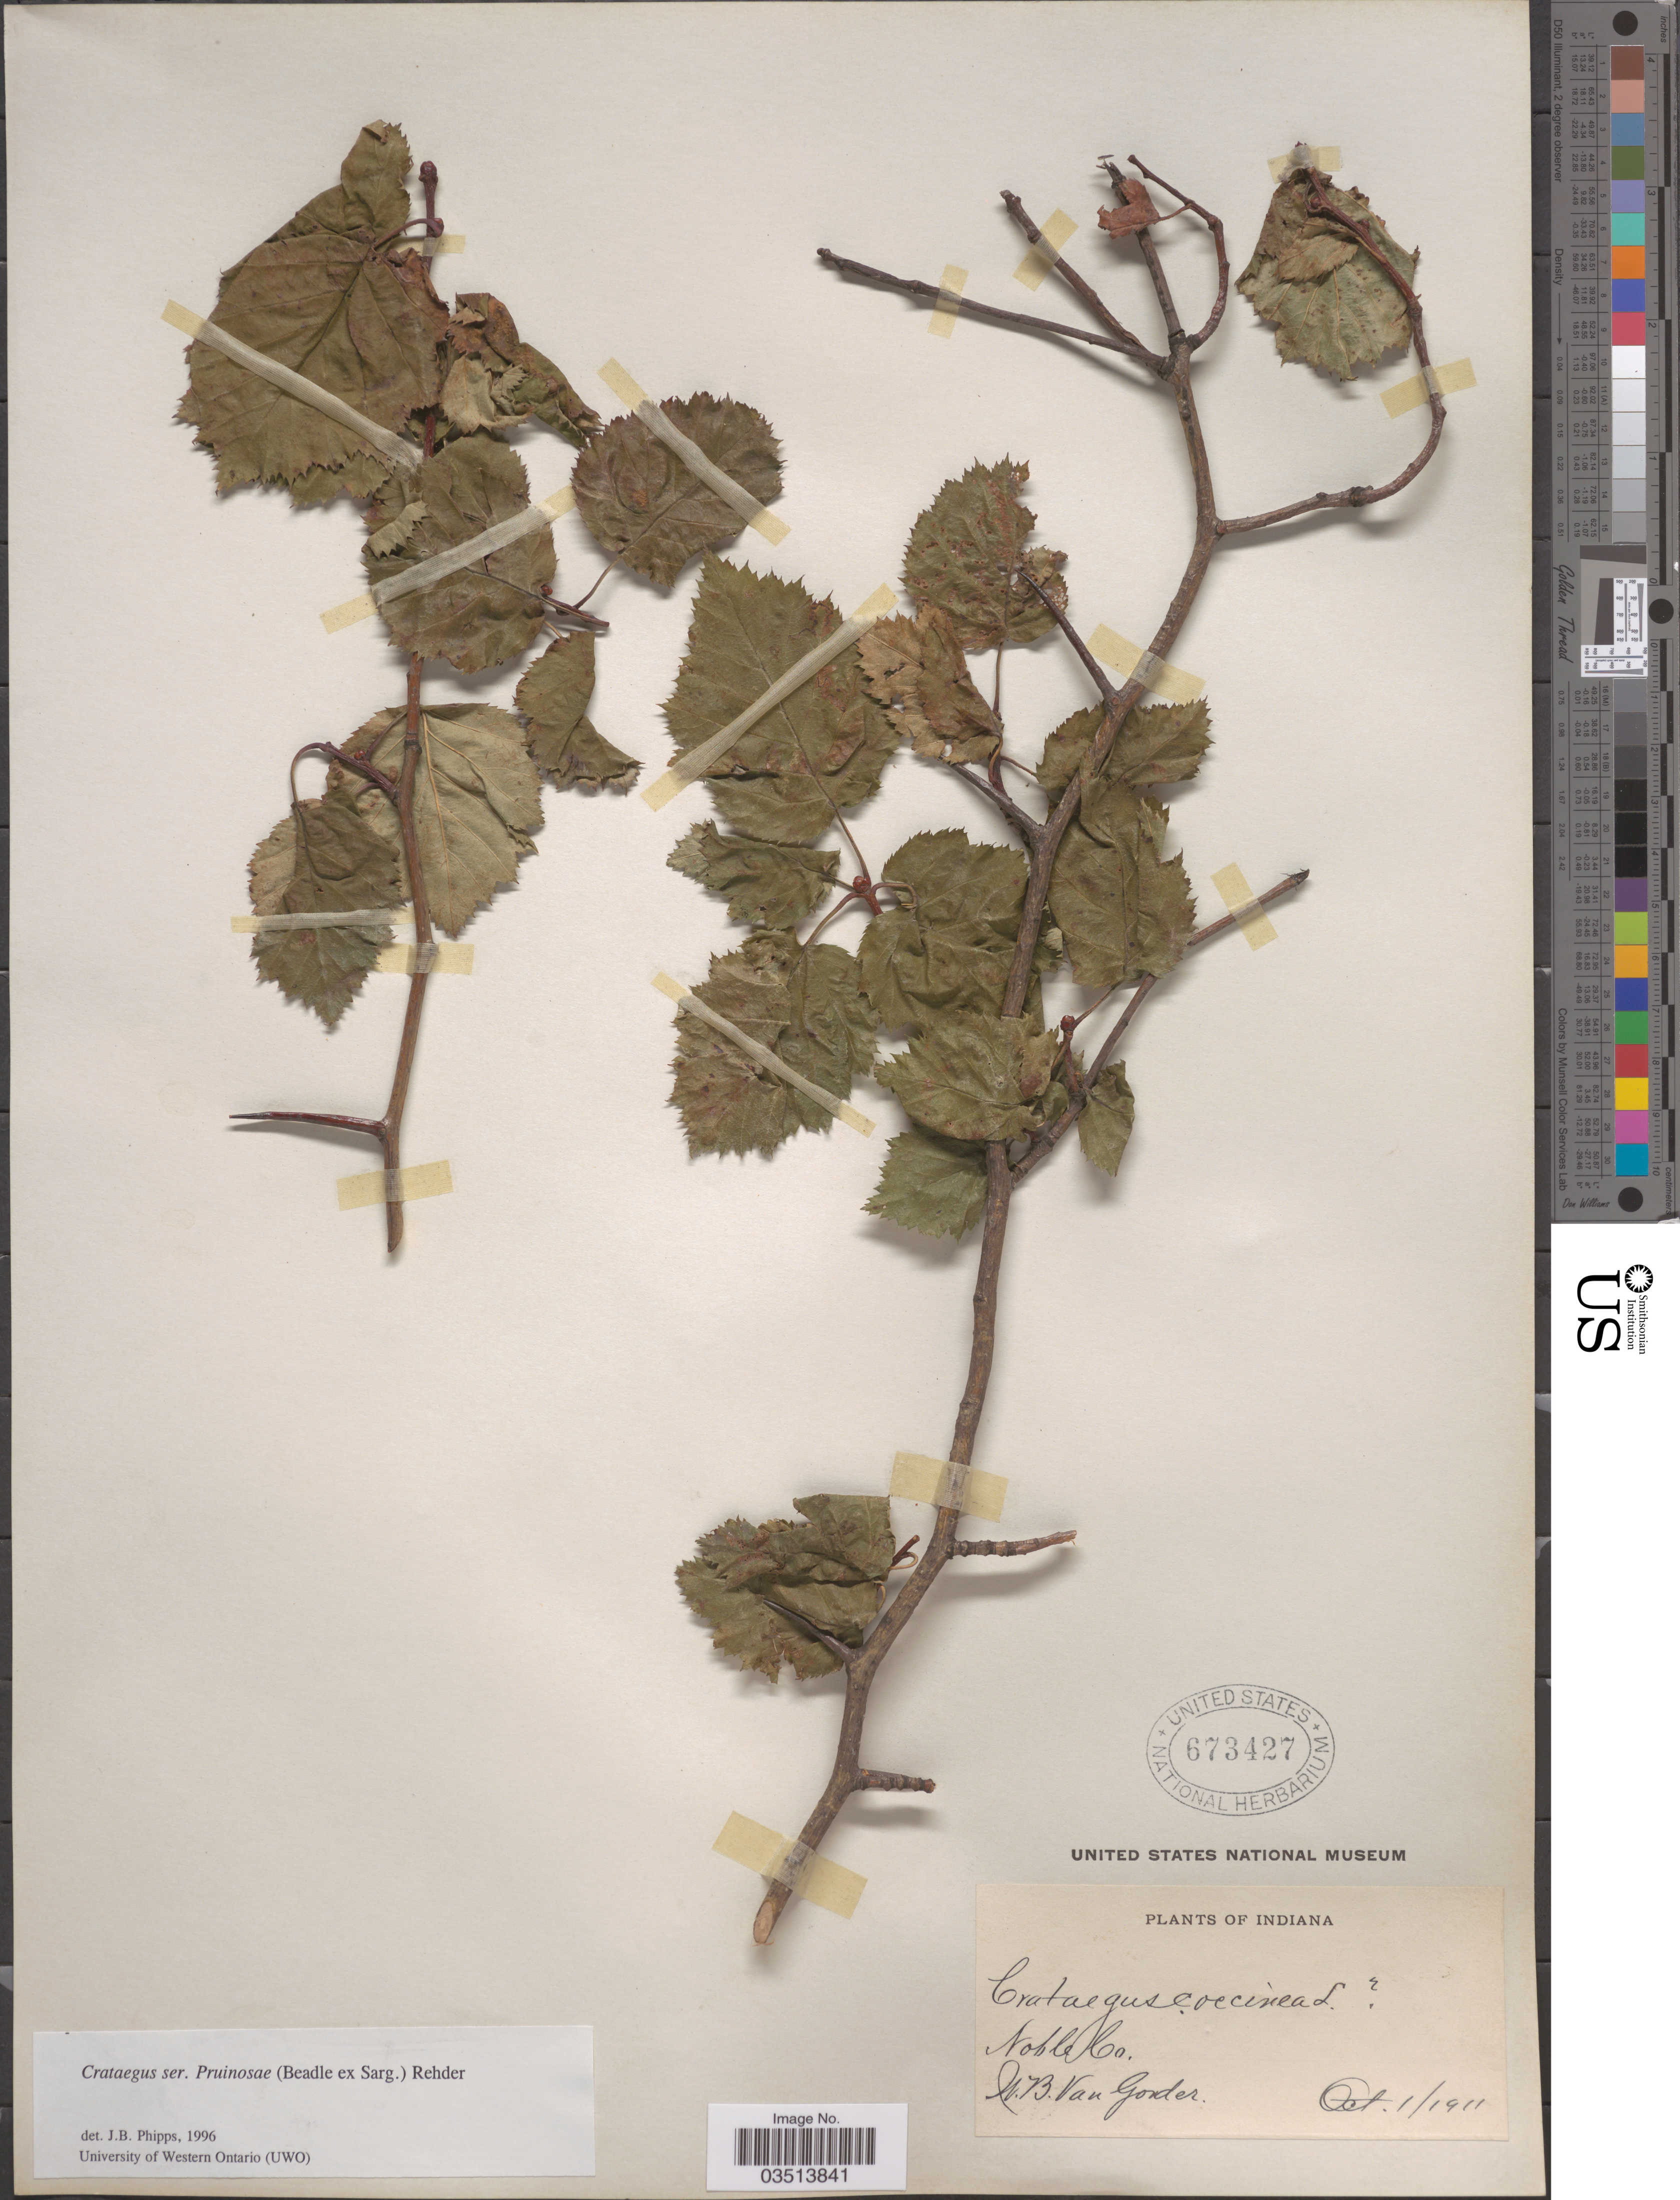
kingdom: Plantae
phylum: Tracheophyta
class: Magnoliopsida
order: Rosales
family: Rosaceae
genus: Crataegus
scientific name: Crataegus coccinea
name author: Ashe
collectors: W. Van Gorder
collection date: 1911-10-01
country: United States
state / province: Indiana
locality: Noble Co.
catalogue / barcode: US 673427